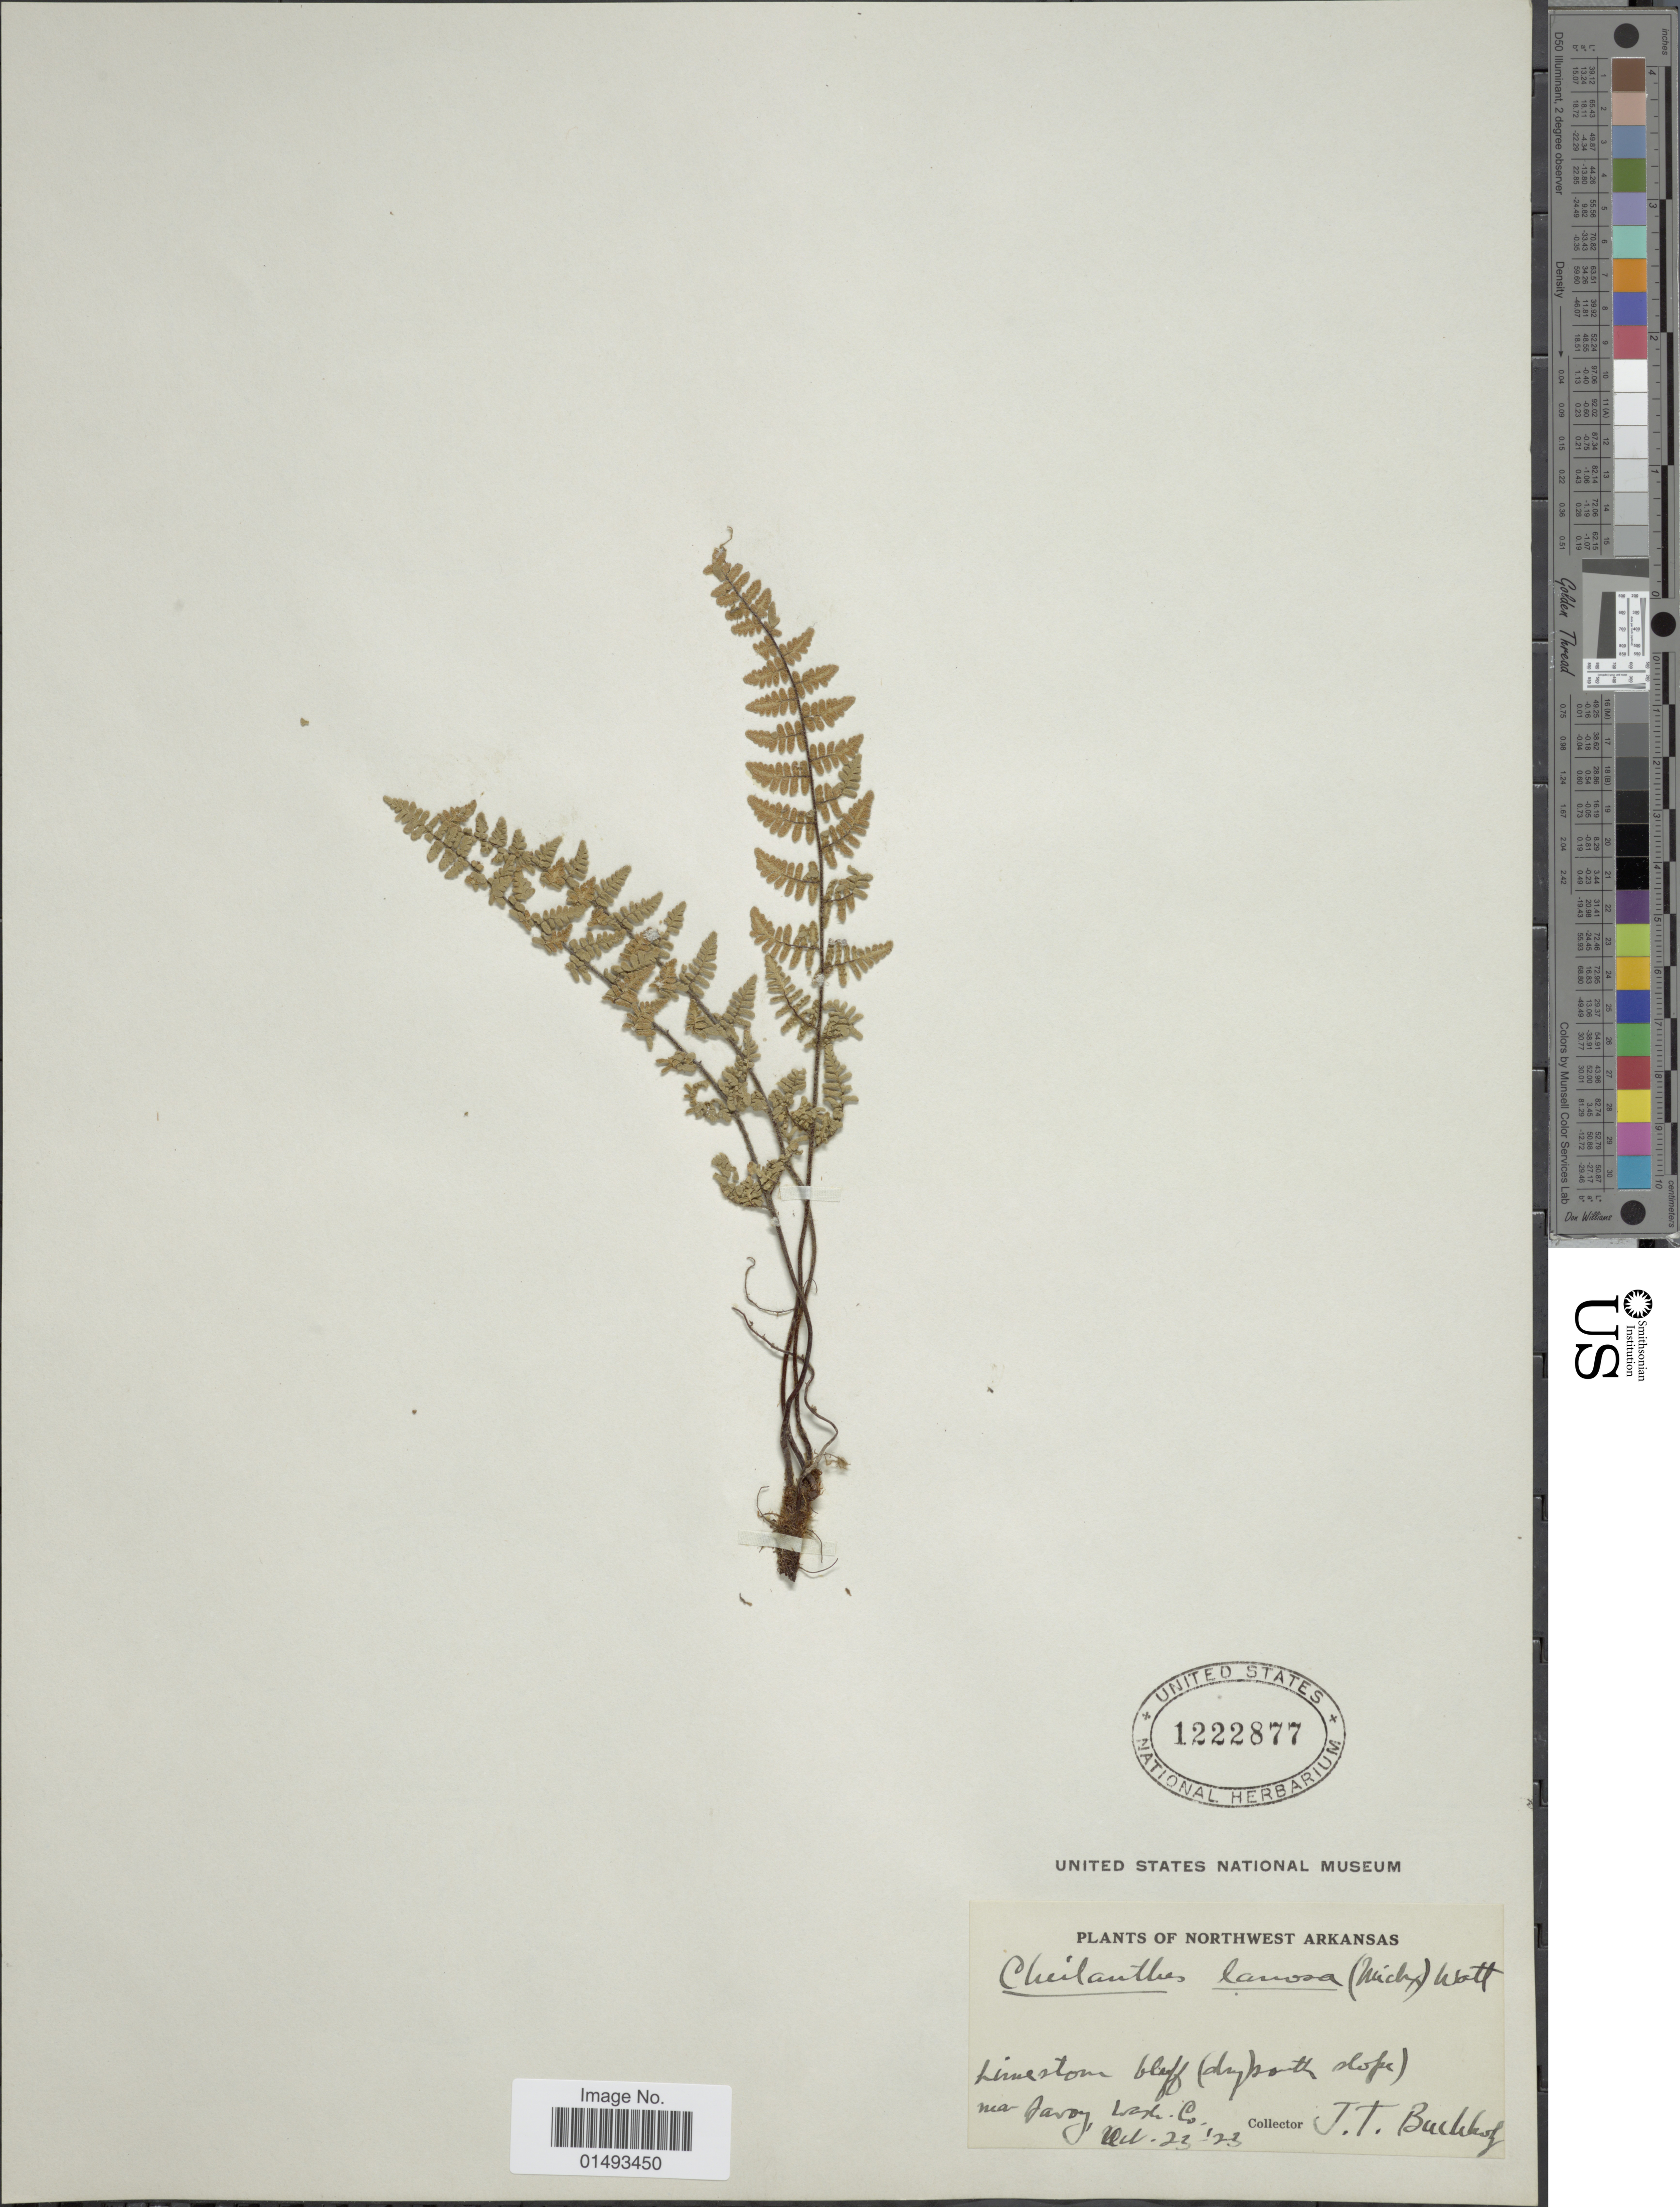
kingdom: Plantae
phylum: Tracheophyta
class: Polypodiopsida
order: Polypodiales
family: Pteridaceae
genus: Myriopteris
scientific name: Myriopteris lanosa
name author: (Michx.) Grusz & Windham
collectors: J. Buccholz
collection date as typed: Transcribed d/m/y: 23/10/23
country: United States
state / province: Arkansas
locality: Plants of Northwest Arkansas, Limestone cliff (dry path slope) near away Washington Co.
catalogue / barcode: US 1222877